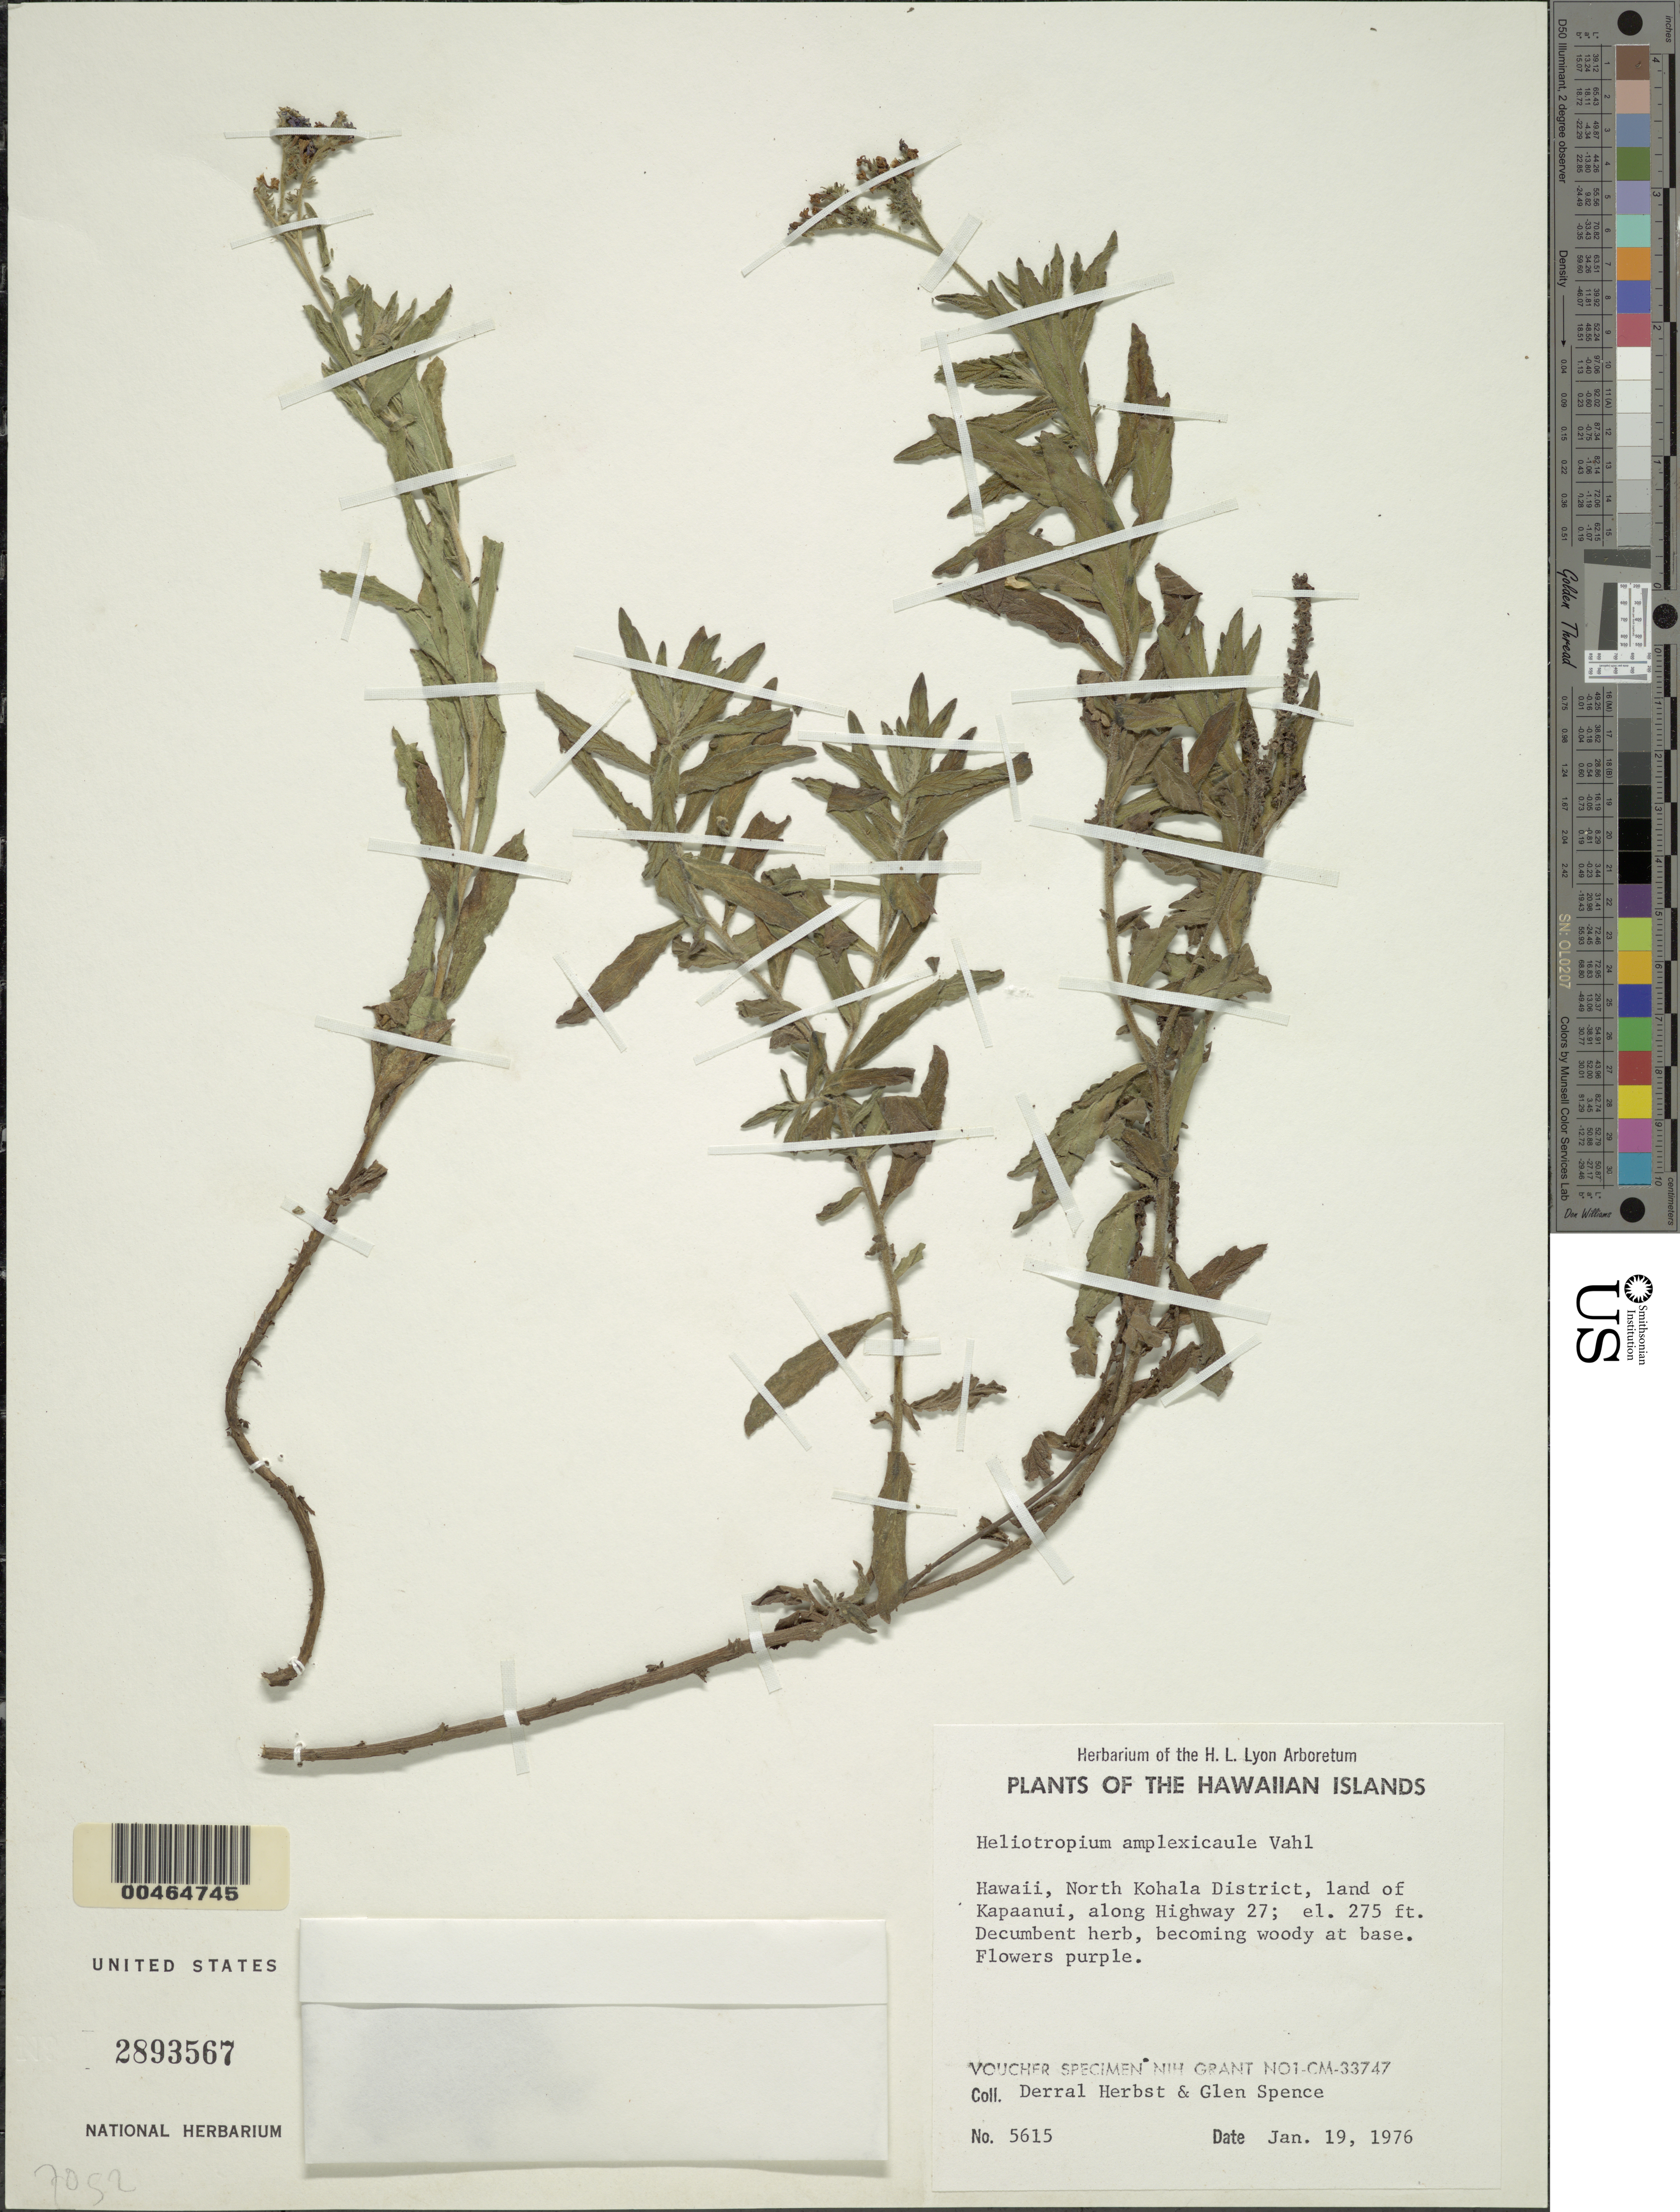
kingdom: Plantae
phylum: Tracheophyta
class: Magnoliopsida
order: Boraginales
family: Heliotropiaceae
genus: Heliotropium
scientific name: Heliotropium amplexicaule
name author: Vahl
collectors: D. R. Herbst & G. Spence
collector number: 5615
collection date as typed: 19 Jan 1976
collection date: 1976-01-19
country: United States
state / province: Hawaii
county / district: Hawaii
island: Hawaii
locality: North Kohala District, land of Kapaanui, along Highway 27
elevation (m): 84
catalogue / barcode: US 2893567